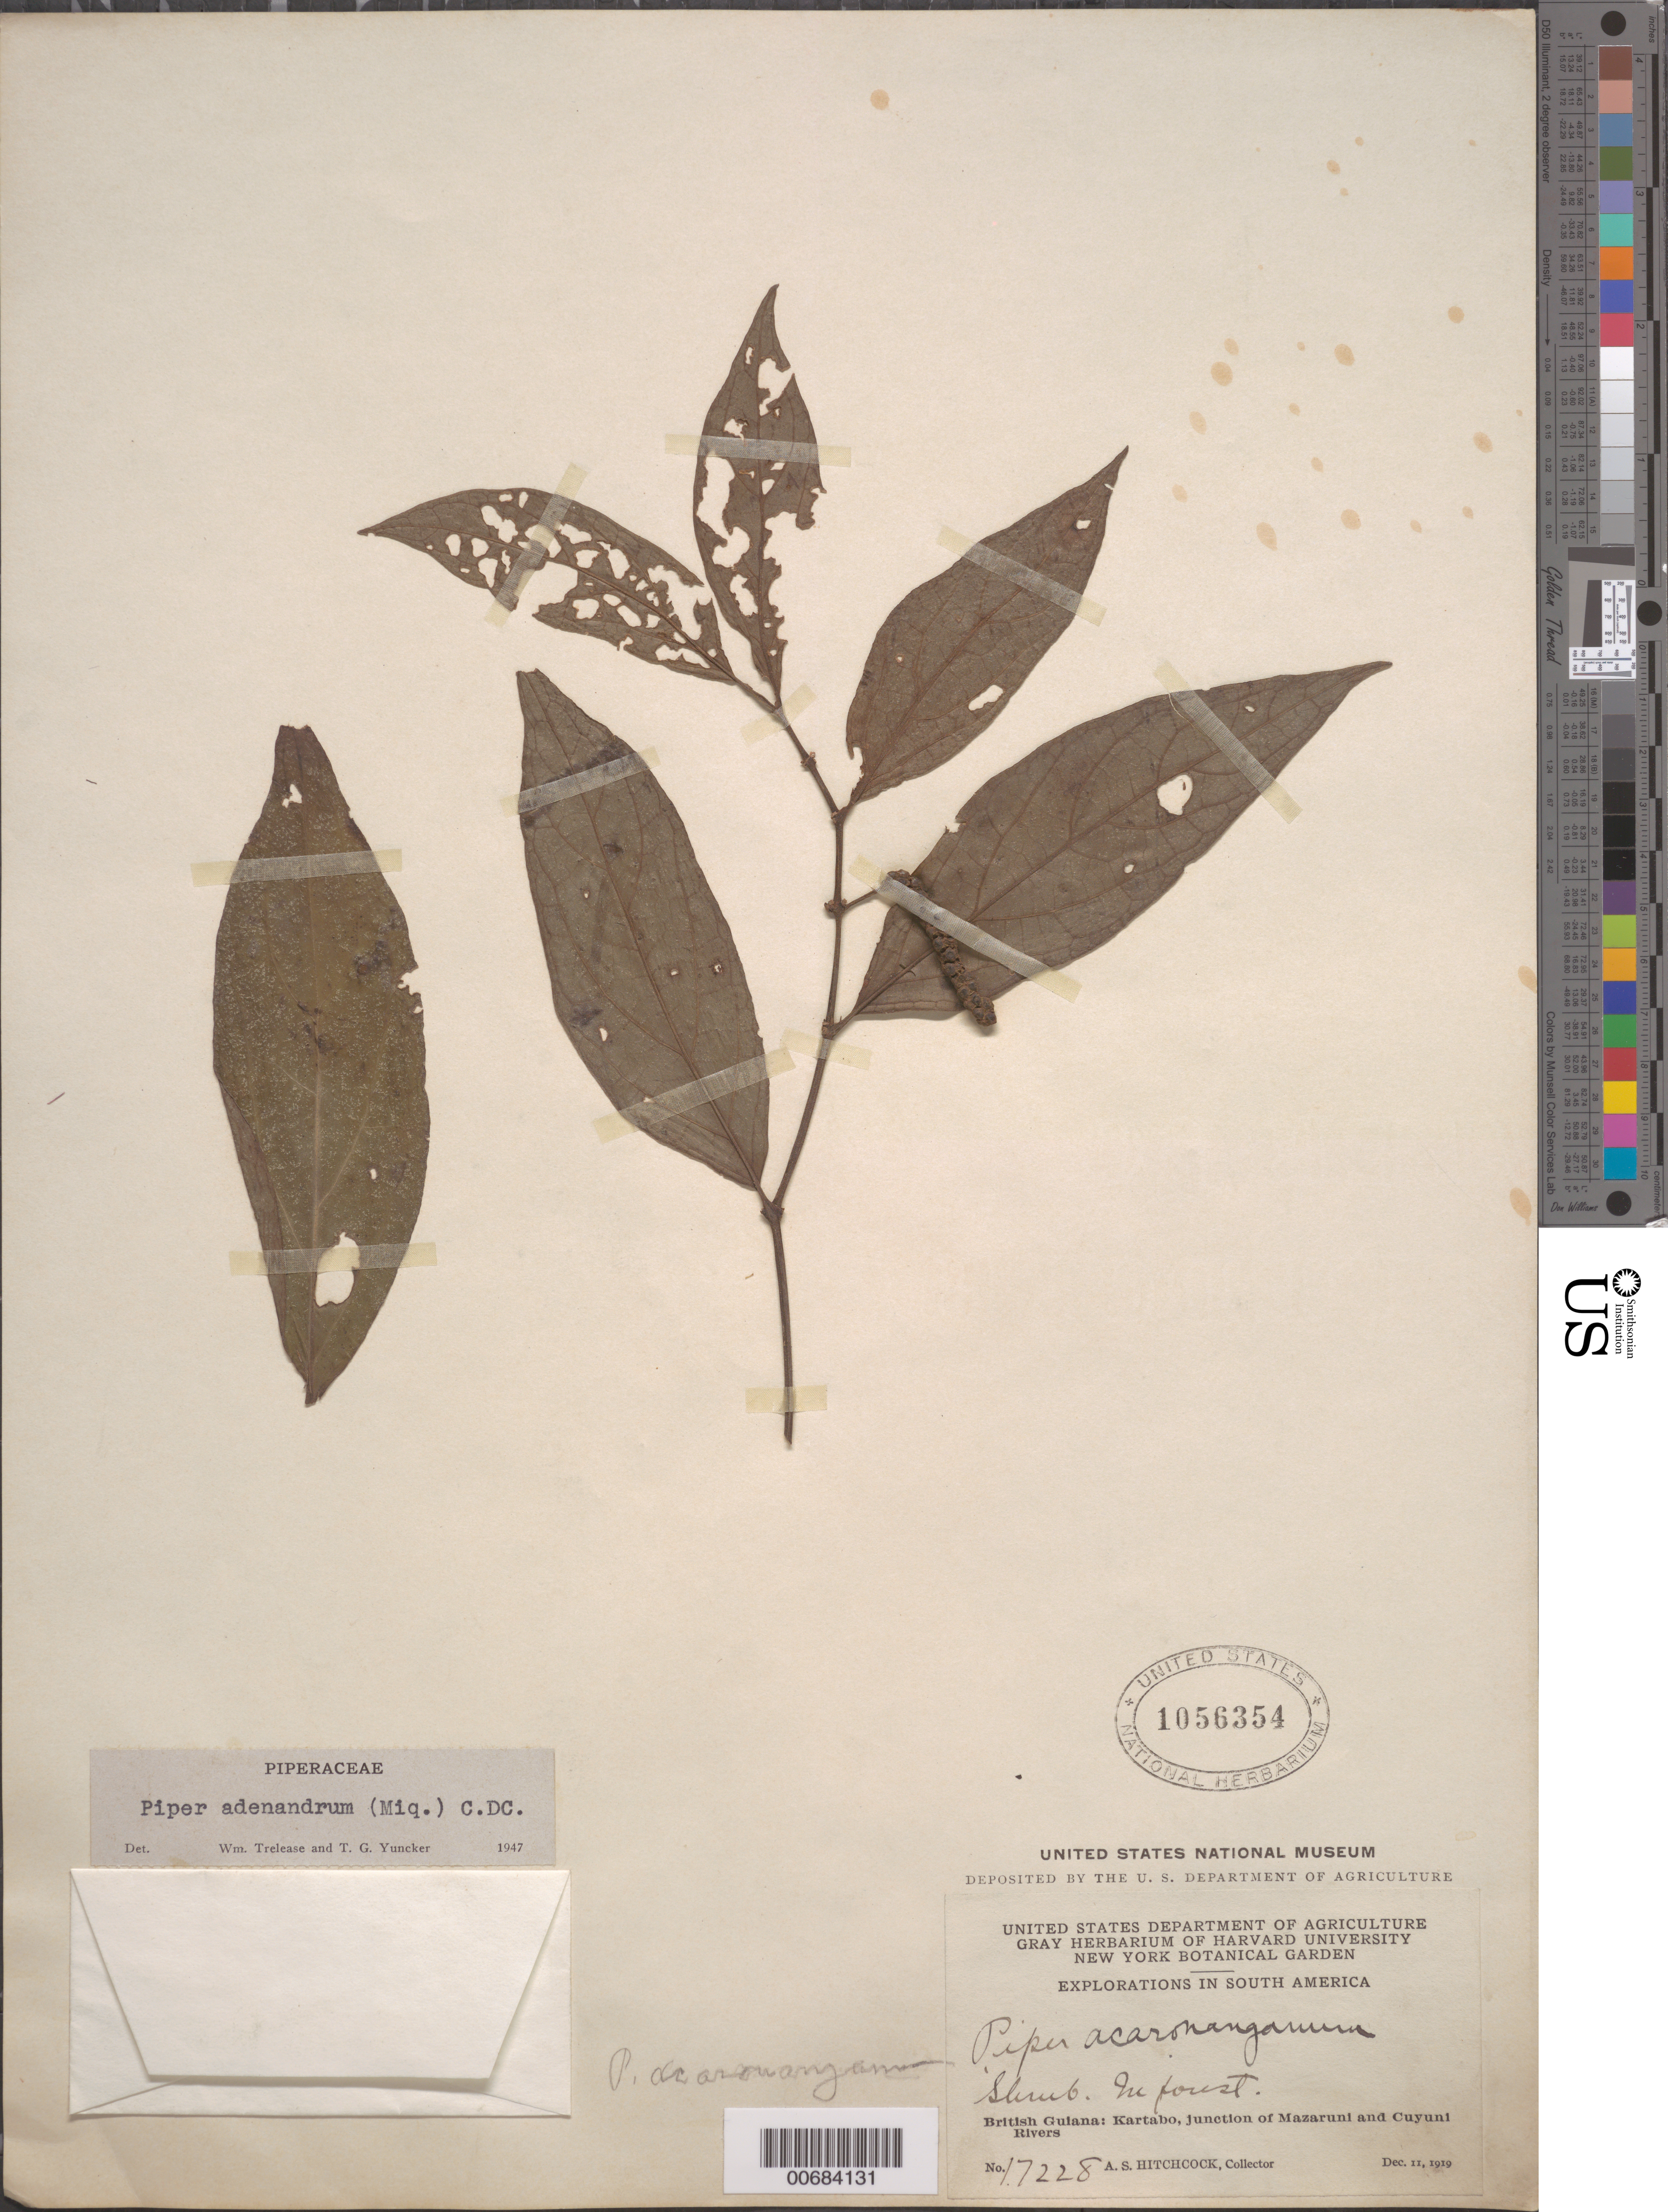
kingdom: Plantae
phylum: Tracheophyta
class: Magnoliopsida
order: Piperales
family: Piperaceae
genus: Piper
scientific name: Piper adenandrum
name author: (Miq.) C. DC.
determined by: Trelease, W.; Yuncker, T. G.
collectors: A. S. Hitchcock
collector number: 17228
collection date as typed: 11-Dec-19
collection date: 1919-12-11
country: Guyana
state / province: Cuyuni-Mazaruni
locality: Kartabo Station, junction of Mazaruni and Cuyuni Rivers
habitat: In forest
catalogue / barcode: US 1056354